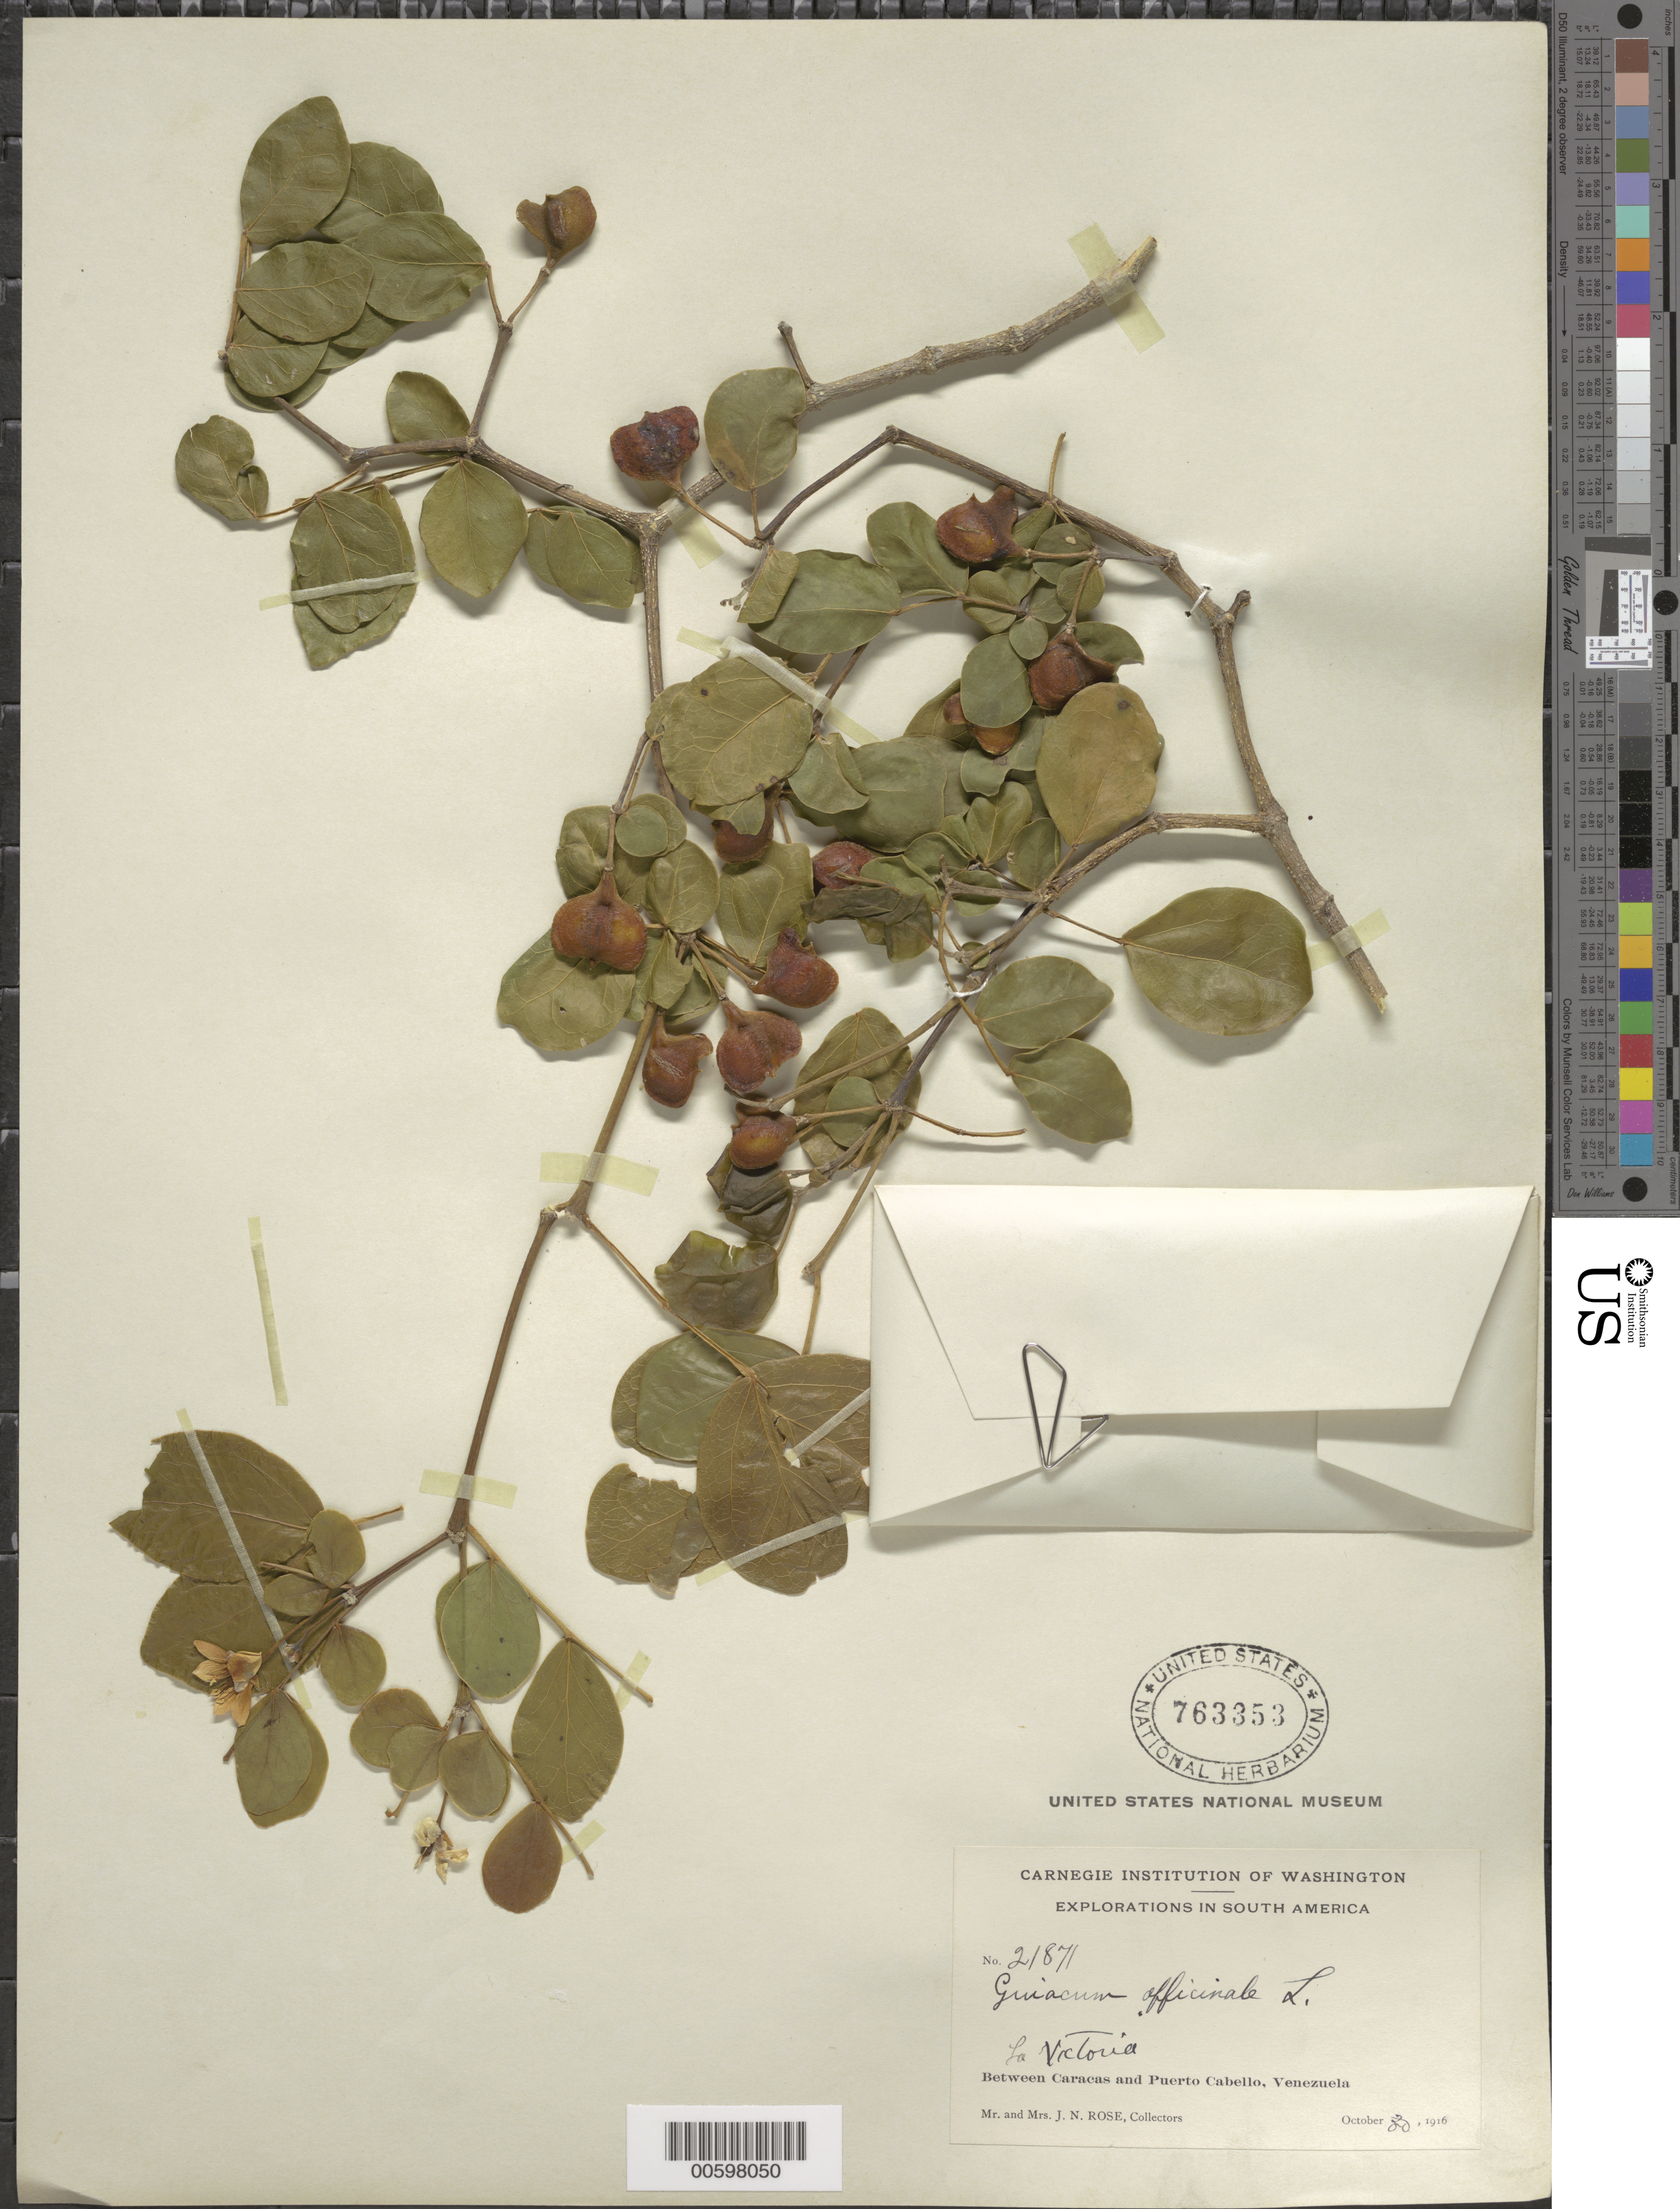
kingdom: Plantae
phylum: Tracheophyta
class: Magnoliopsida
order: Zygophyllales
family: Zygophyllaceae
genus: Guaiacum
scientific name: Guaiacum officinale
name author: L.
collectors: J. N. Rose & J. N. Rose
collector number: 21871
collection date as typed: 30 Oct 1916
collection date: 1916-10-30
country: Venezuela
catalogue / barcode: US 763353